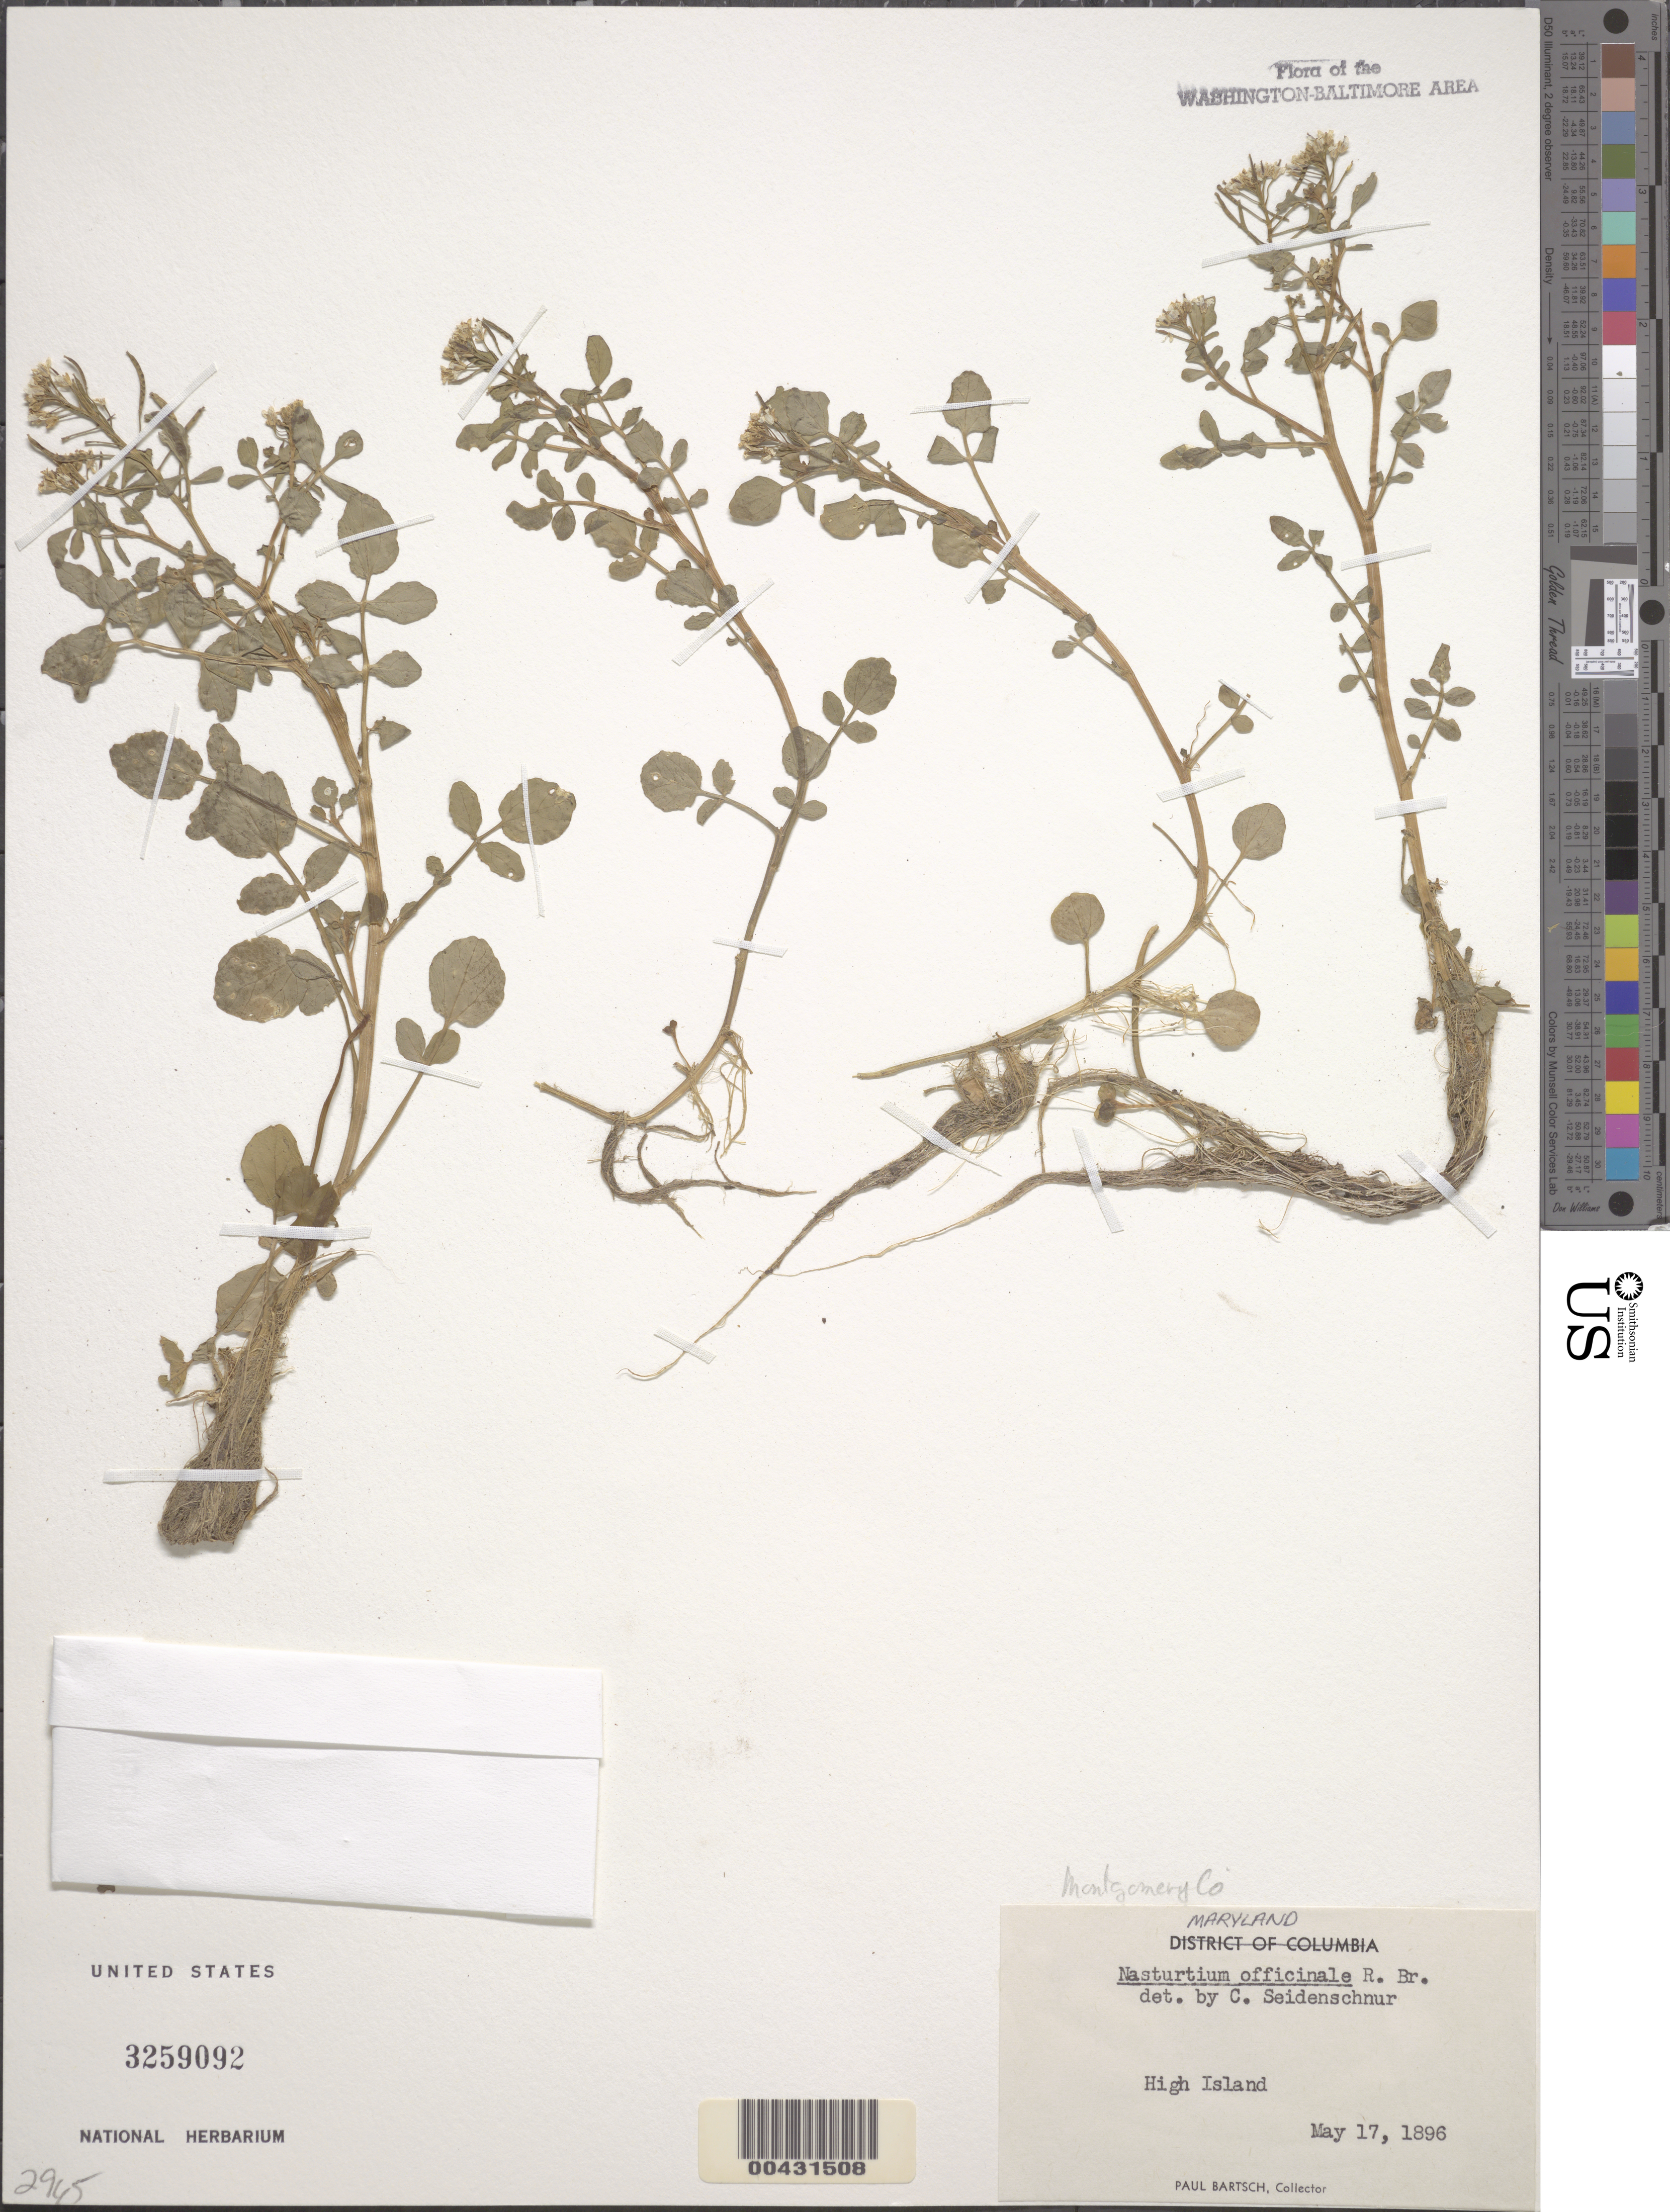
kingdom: Plantae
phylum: Tracheophyta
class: Magnoliopsida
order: Brassicales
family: Brassicaceae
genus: Nasturtium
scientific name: Nasturtium officinale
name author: R. Br.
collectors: P. Bartsch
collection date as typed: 17 May 1896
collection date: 1896-05-17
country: United States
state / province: Maryland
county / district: Montgomery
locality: High Island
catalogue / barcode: US 3259092